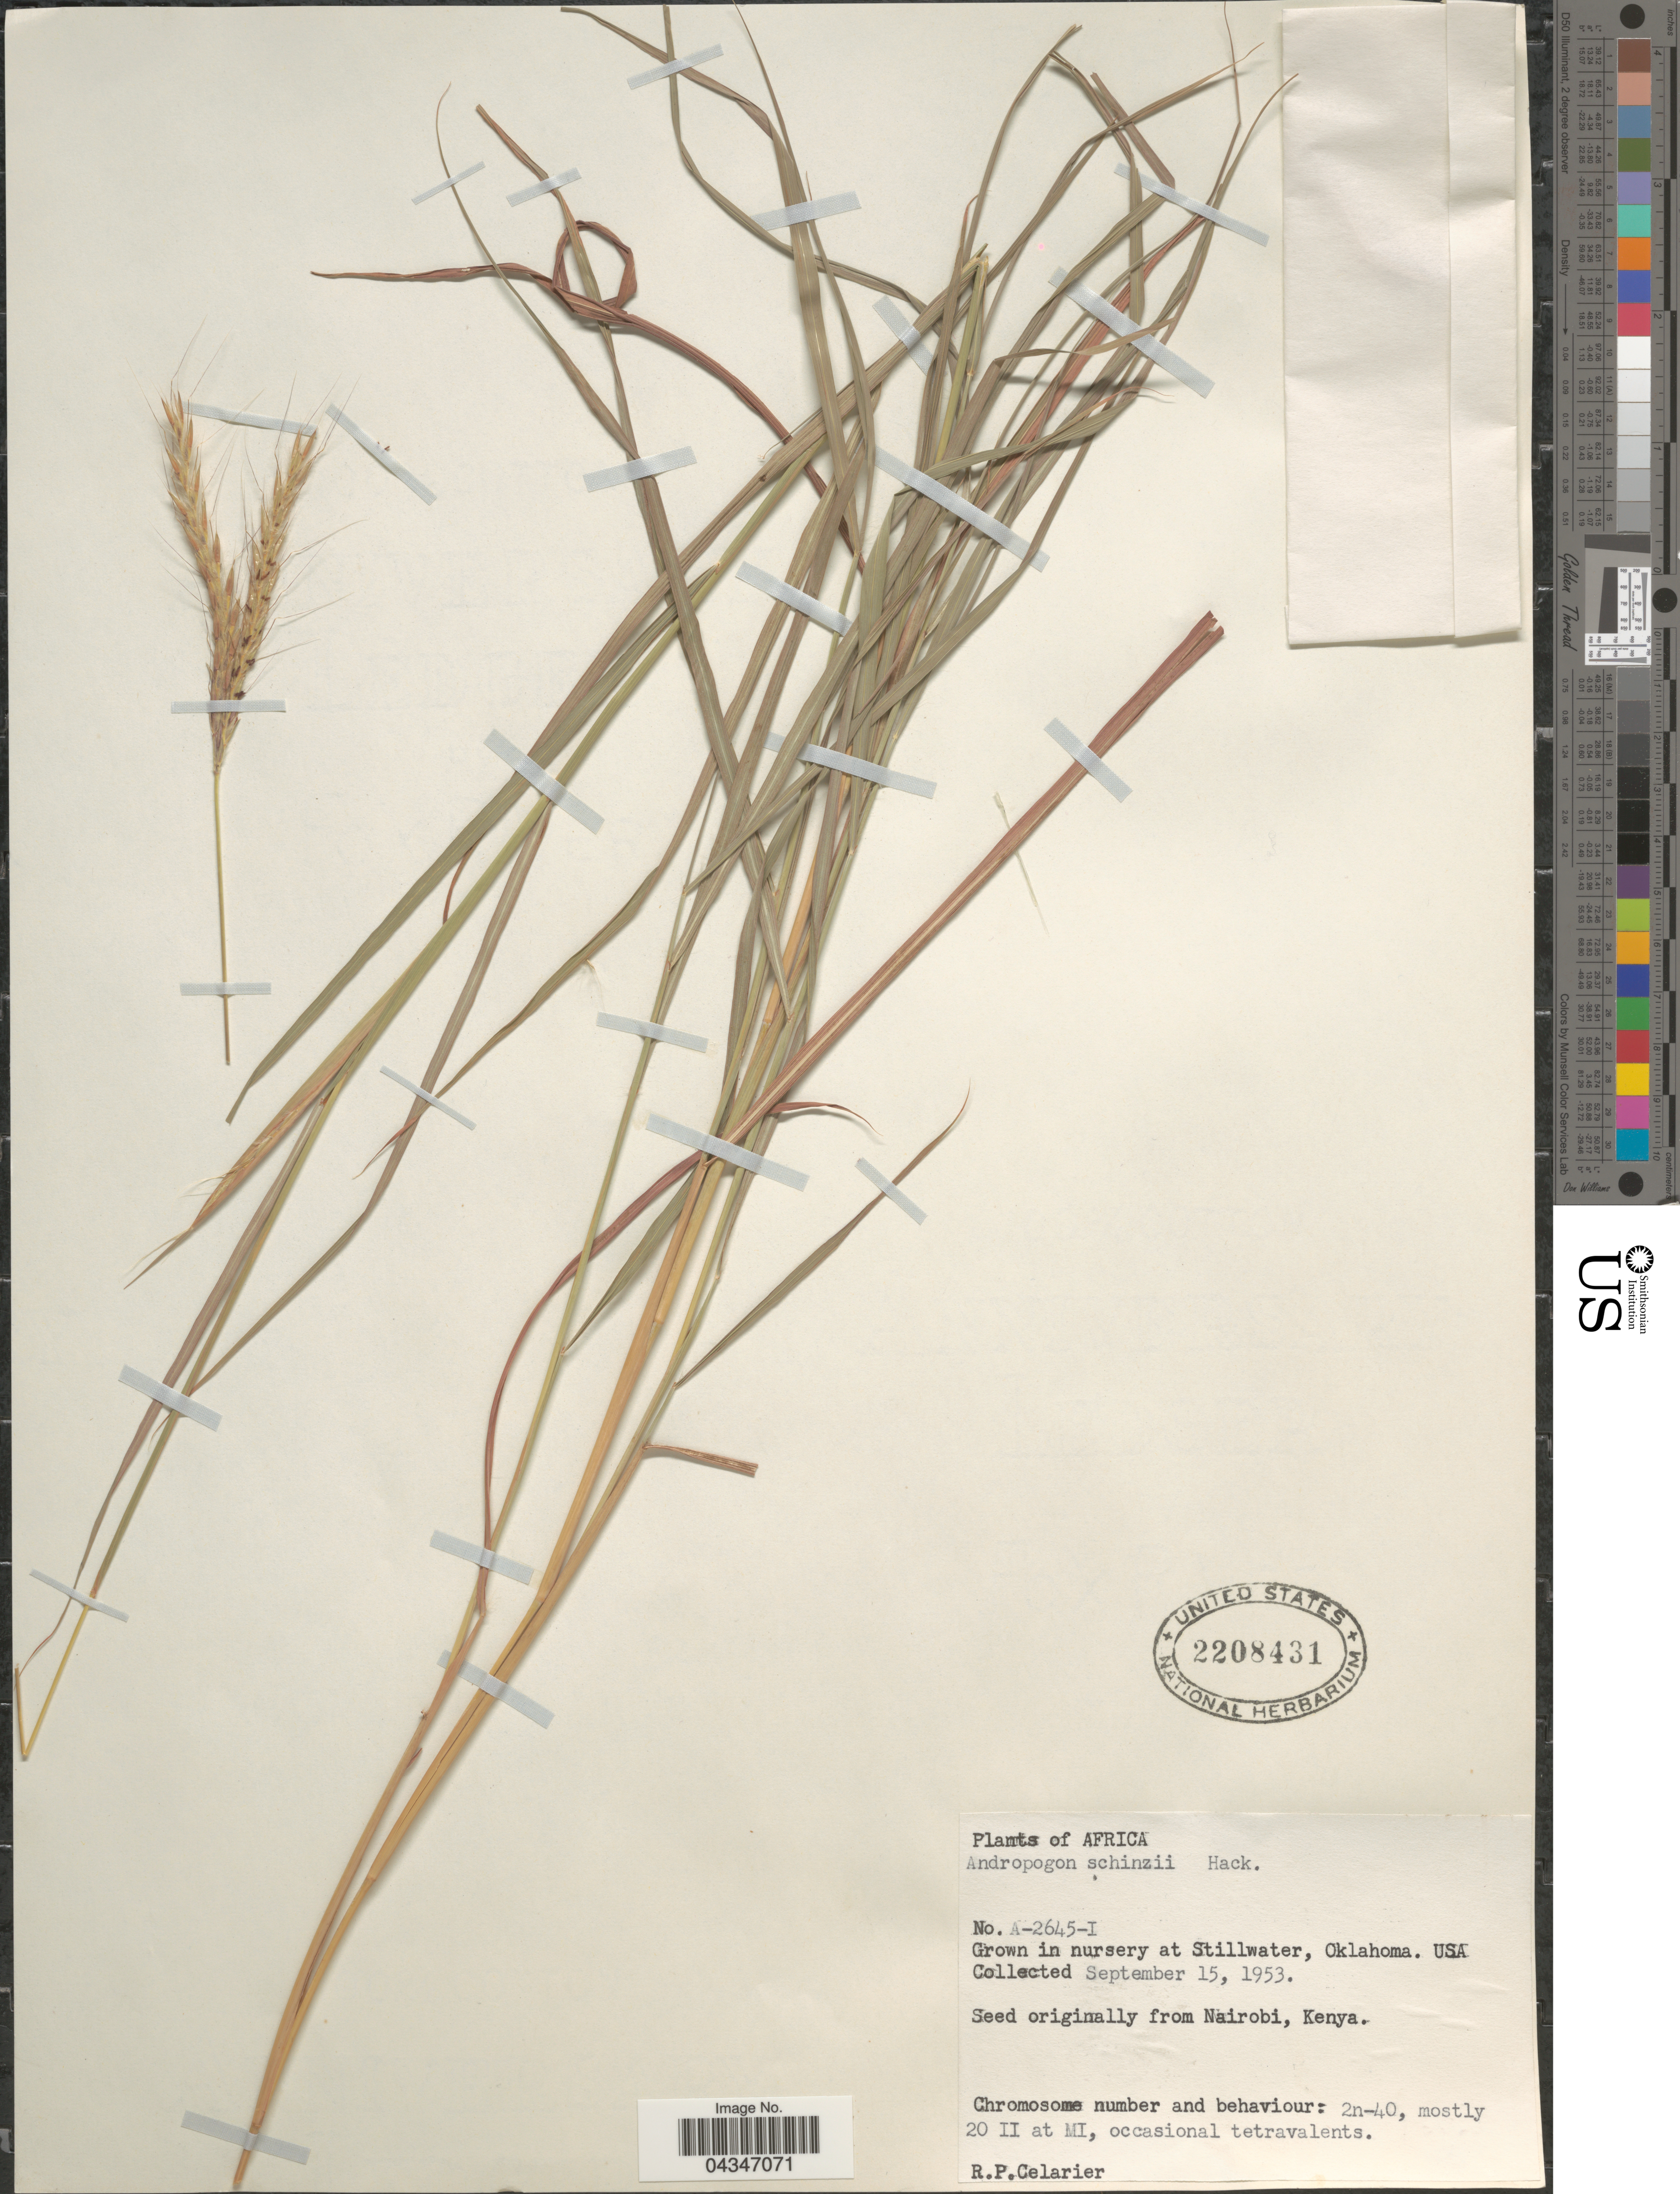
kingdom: Plantae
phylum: Tracheophyta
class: Liliopsida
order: Poales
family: Poaceae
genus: Andropogon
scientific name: Andropogon chinensis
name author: (Nees) Merr.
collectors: R. Celarier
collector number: A-2645-I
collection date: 1953-09-15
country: United States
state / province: Oklahoma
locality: In nursery at Stillwater.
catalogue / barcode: US 2208431